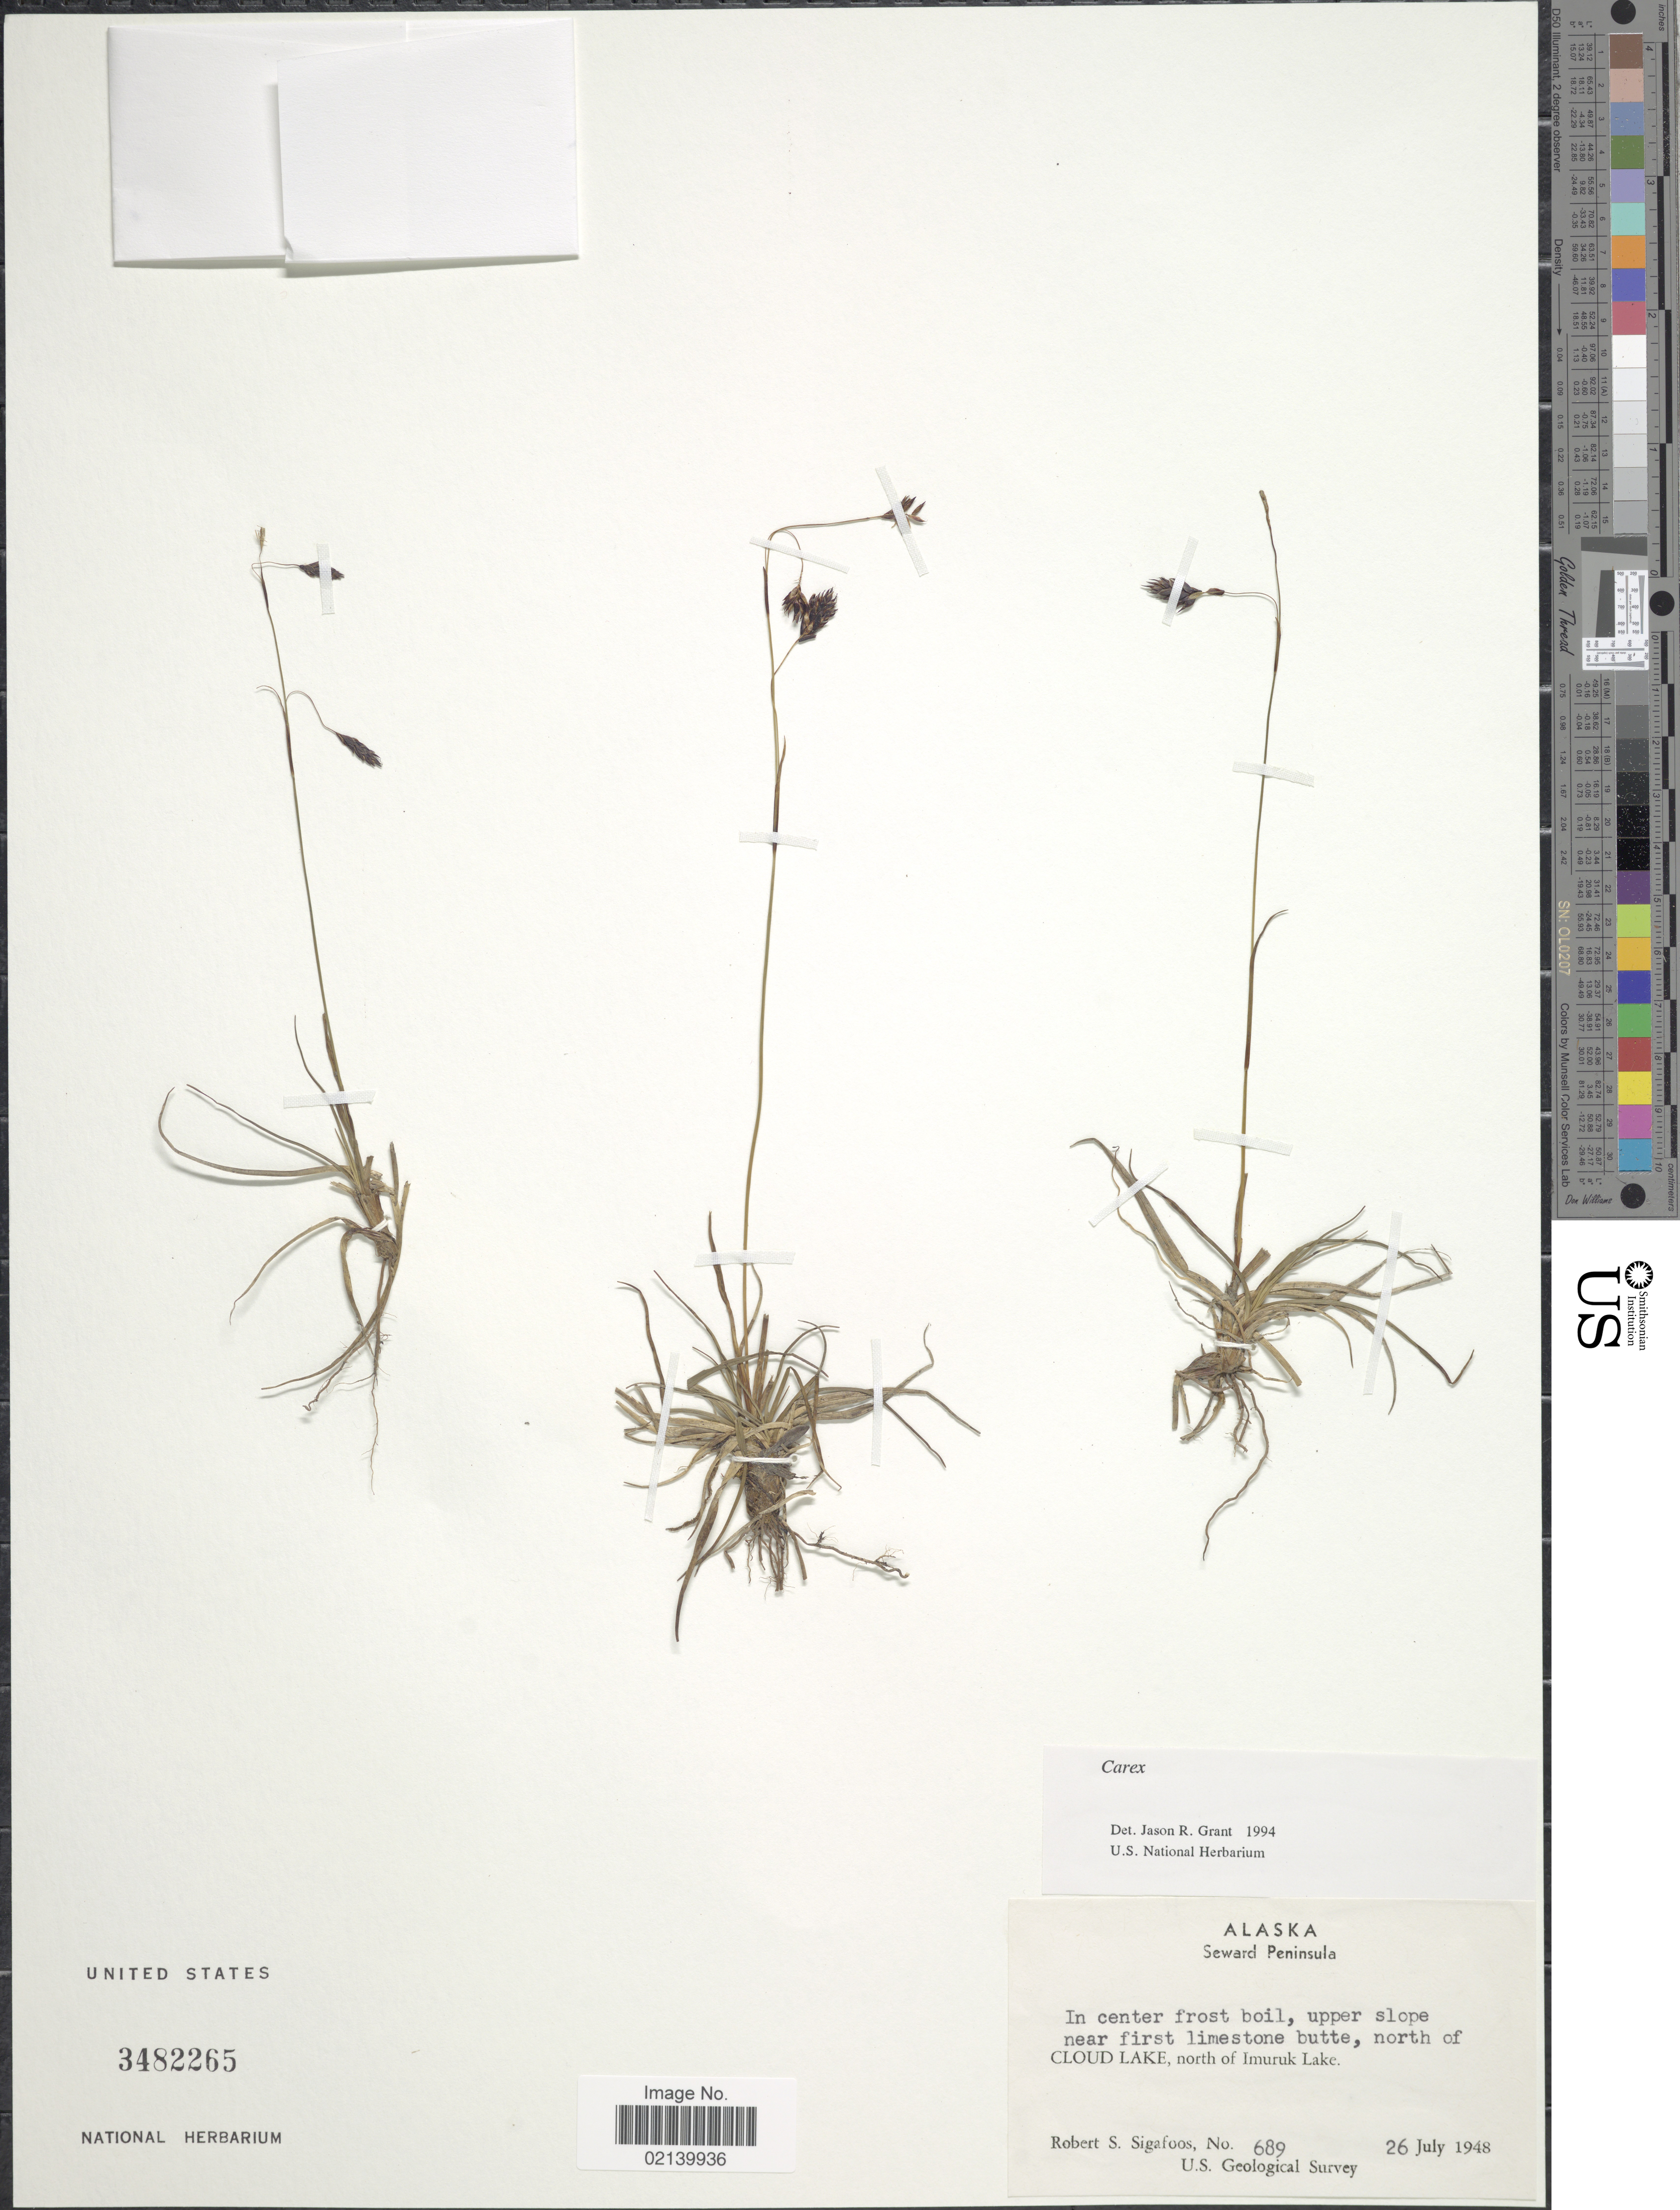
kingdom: Plantae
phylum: Tracheophyta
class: Liliopsida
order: Poales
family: Cyperaceae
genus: Carex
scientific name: Carex sp.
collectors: R. Sigafoos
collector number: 689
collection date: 1948-07-26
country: United States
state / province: Alaska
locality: Seward Peninsula. In center frost boil, upper slope near firt limestone butte north of Alaska, Seward Peninsula. Cloud Lake, north of Imuruk Lake.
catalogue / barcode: US 3482265